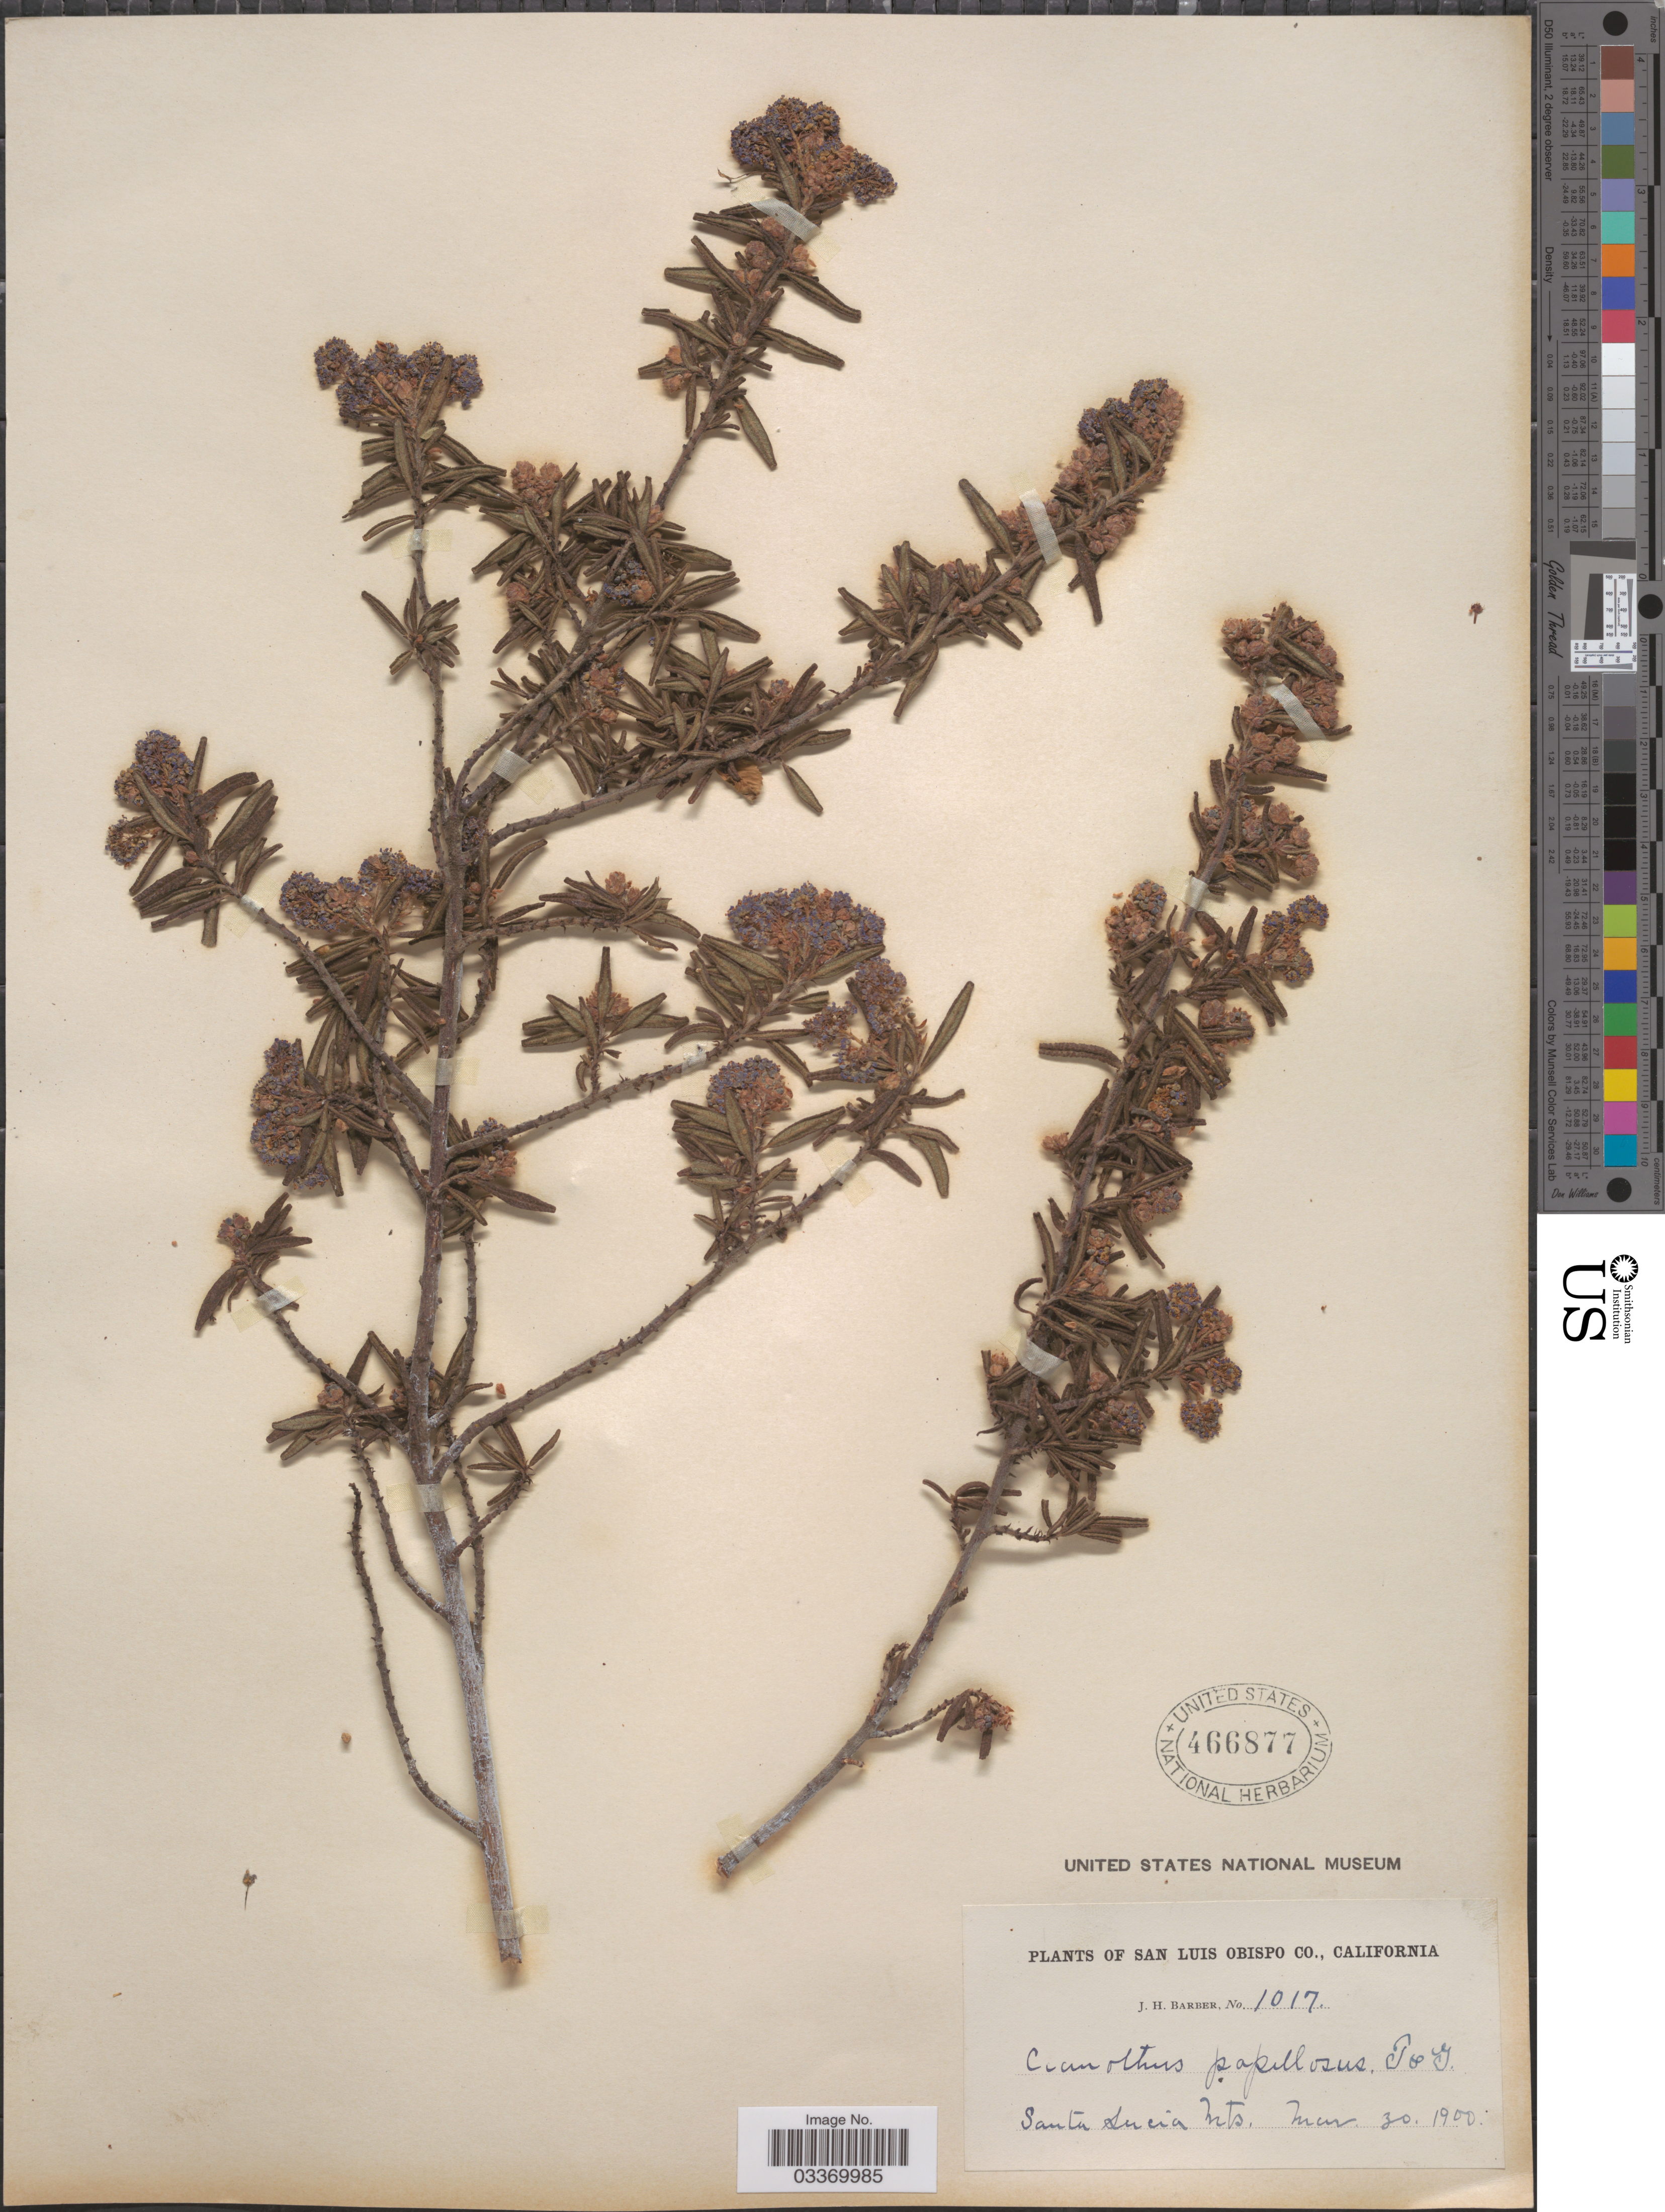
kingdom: Plantae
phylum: Tracheophyta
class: Magnoliopsida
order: Rosales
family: Rhamnaceae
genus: Ceanothus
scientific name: Ceanothus papillosus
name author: Torr. & A. Gray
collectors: J. Barber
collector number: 1017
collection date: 1900-03-30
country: United States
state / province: California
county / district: San Luis Obispo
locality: San Luis Obispo Co. Santa Lucia Mts.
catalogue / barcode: US 466877